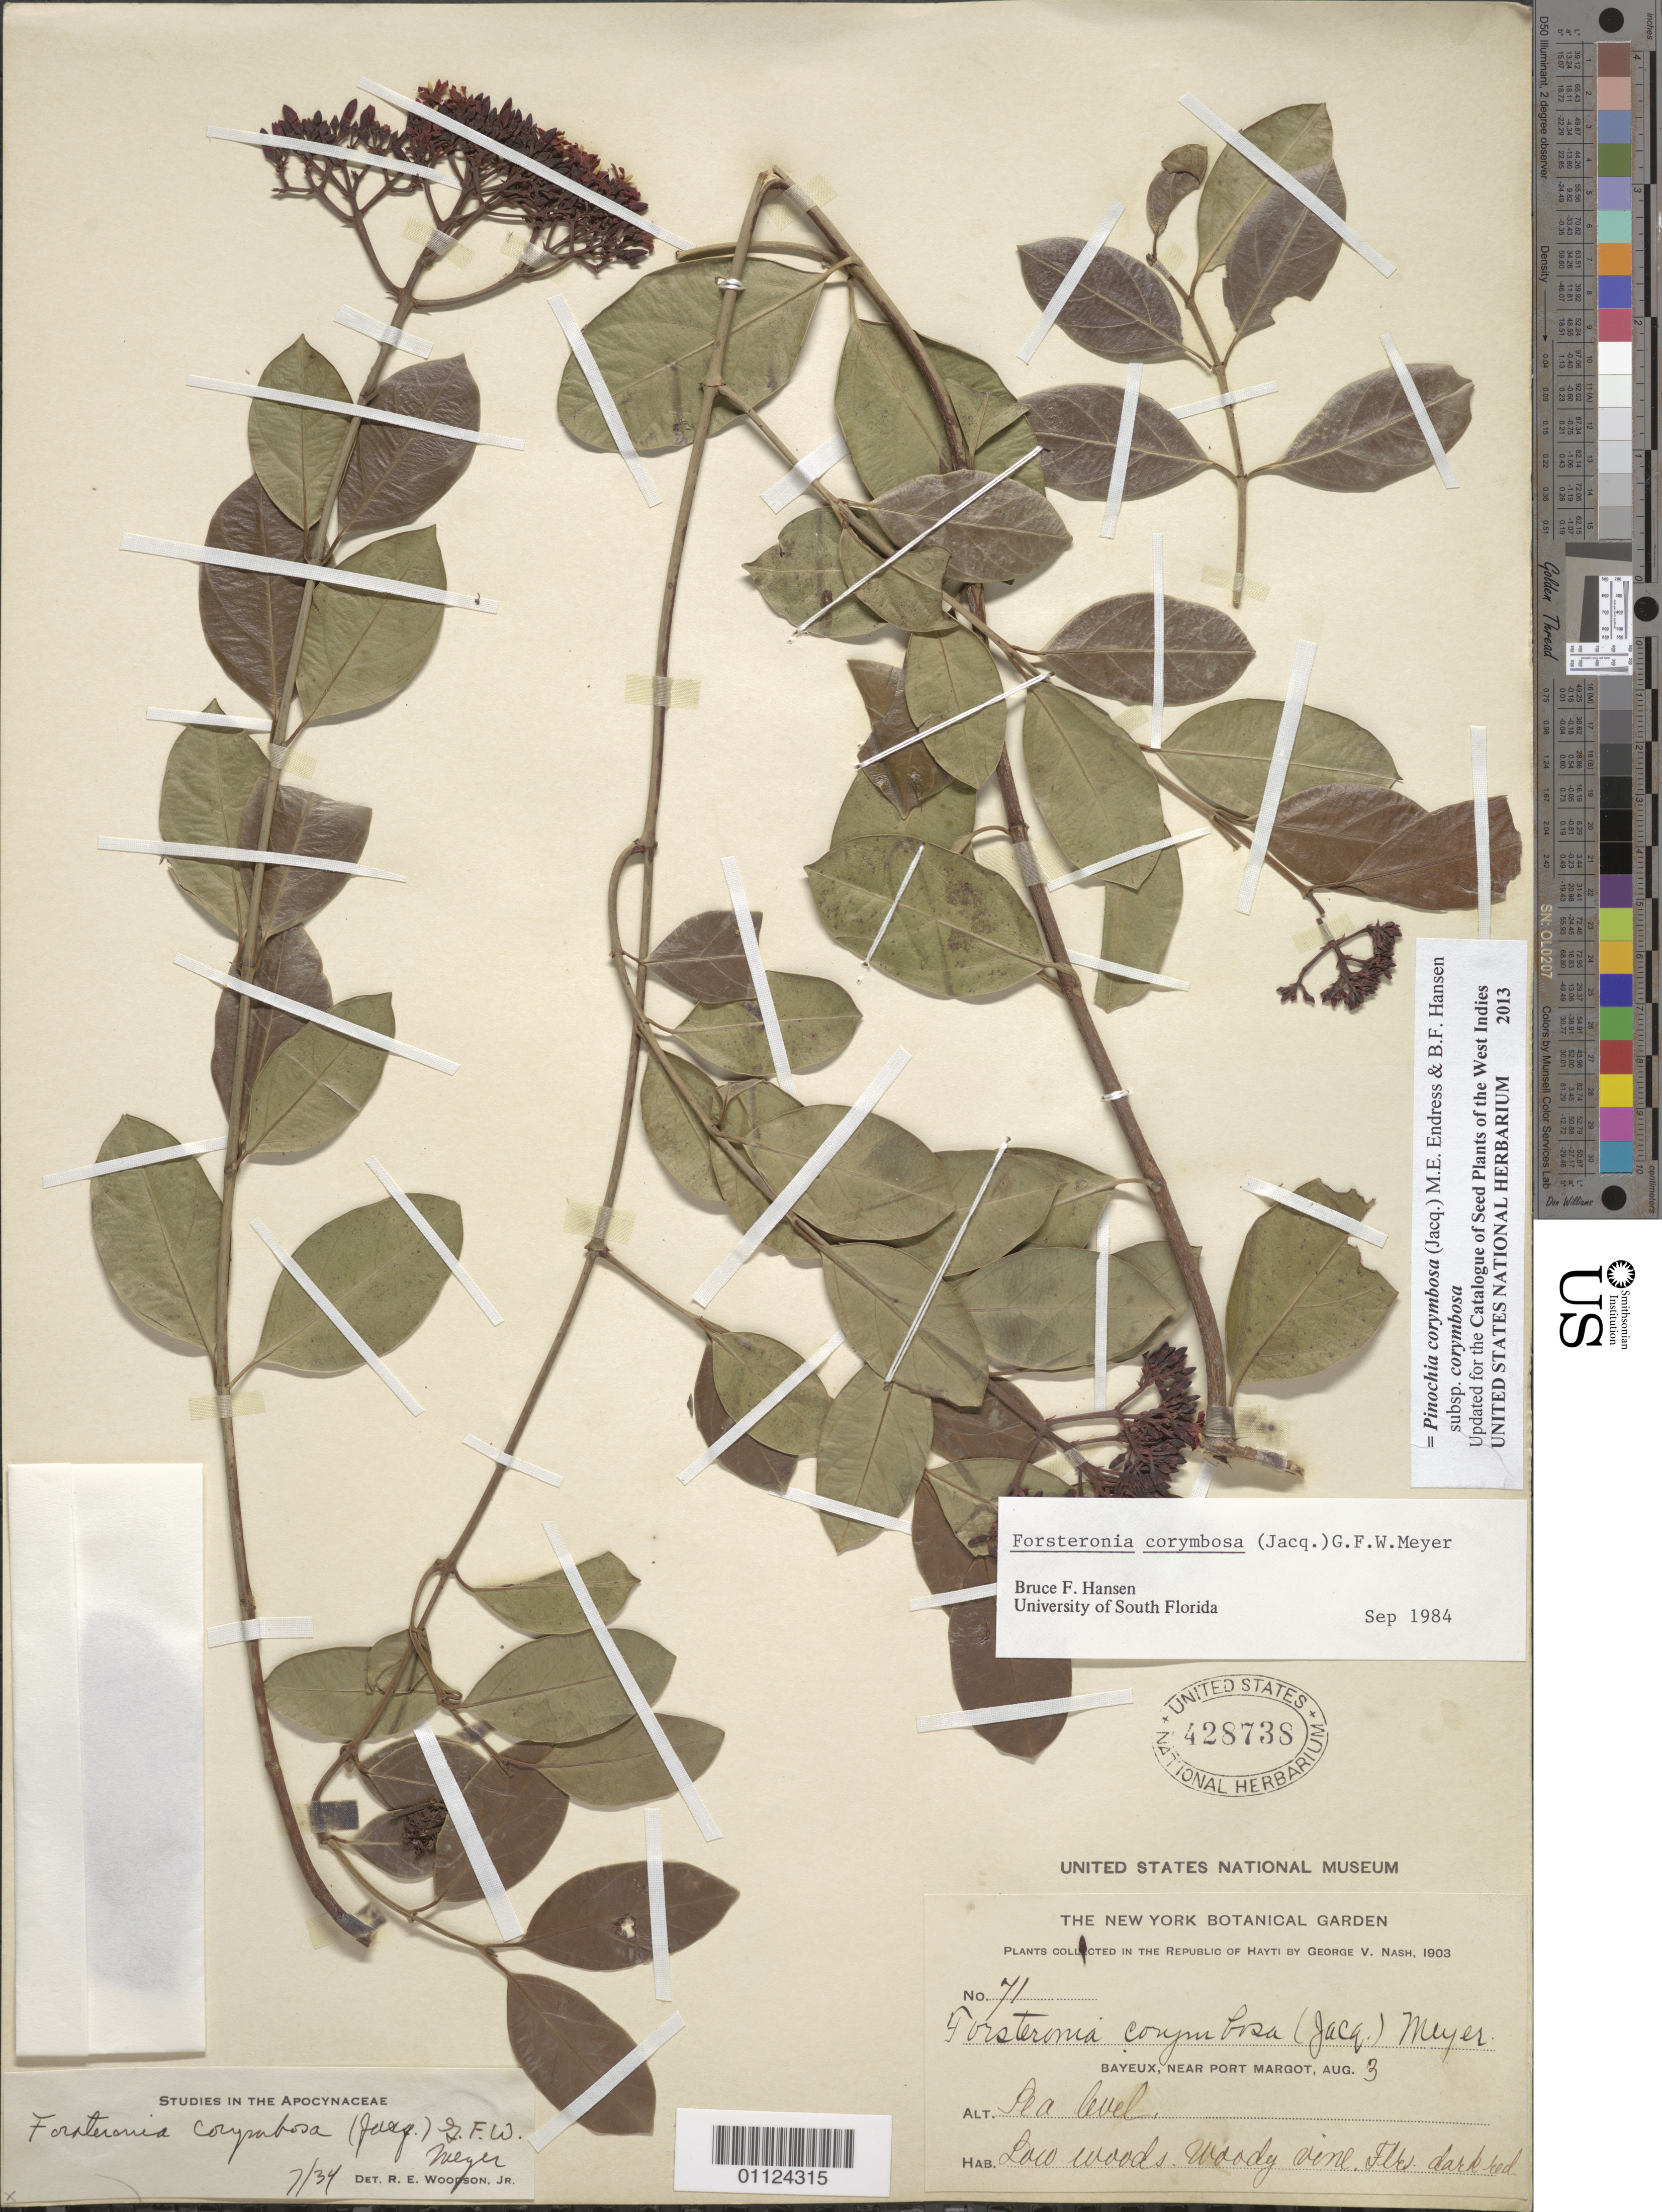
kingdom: Plantae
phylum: Tracheophyta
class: Magnoliopsida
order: Gentianales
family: Apocynaceae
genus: Pinochia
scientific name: Pinochia corymbosa subsp. corymbosa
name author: (Jacq.) M.E. Endress & B.F. Hansen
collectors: G. V. Nash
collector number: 71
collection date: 1903-08-03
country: Haiti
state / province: Nord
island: Hispaniola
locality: Bayeux, near Port Margot.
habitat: Low woods.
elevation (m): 0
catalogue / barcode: US 428738